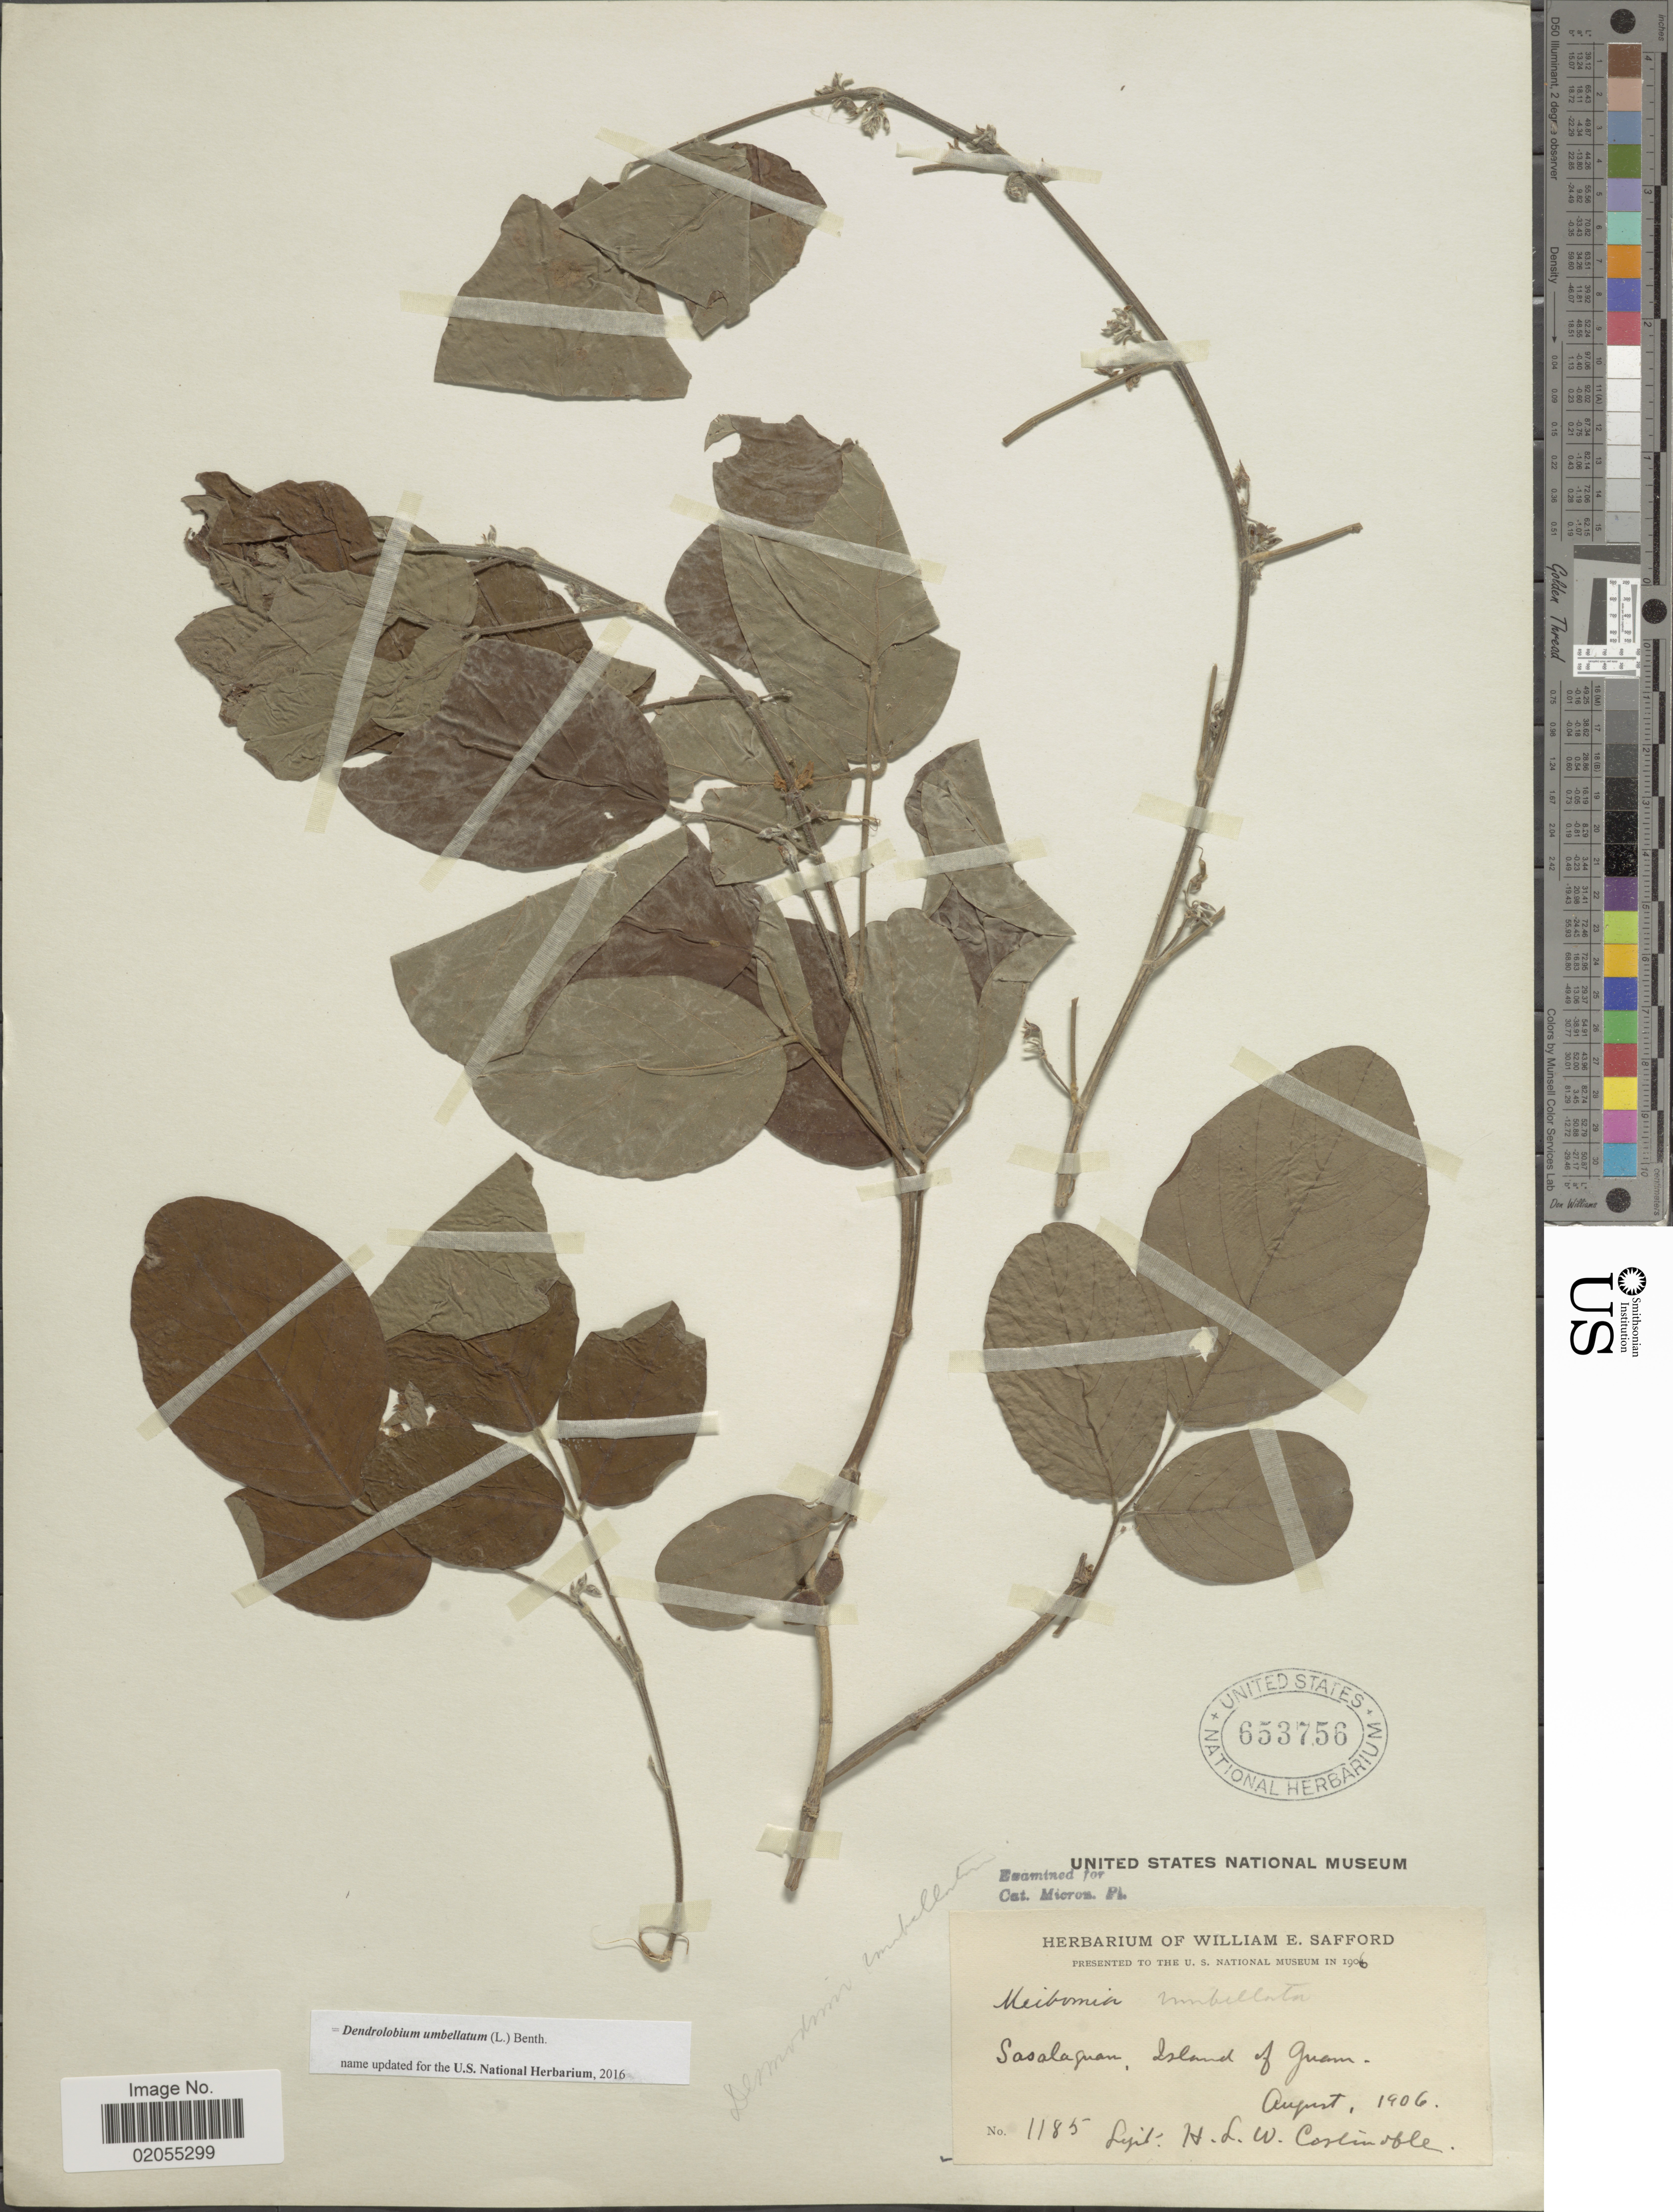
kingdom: Plantae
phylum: Tracheophyta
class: Magnoliopsida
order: Fabales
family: Fabaceae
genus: Dendrolobium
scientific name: Dendrolobium umbellatum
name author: (L.) Benth.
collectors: H. Costenoble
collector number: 1185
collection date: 1906-08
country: Guam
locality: Sasalaguam, Island of Guam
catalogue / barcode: US 653756